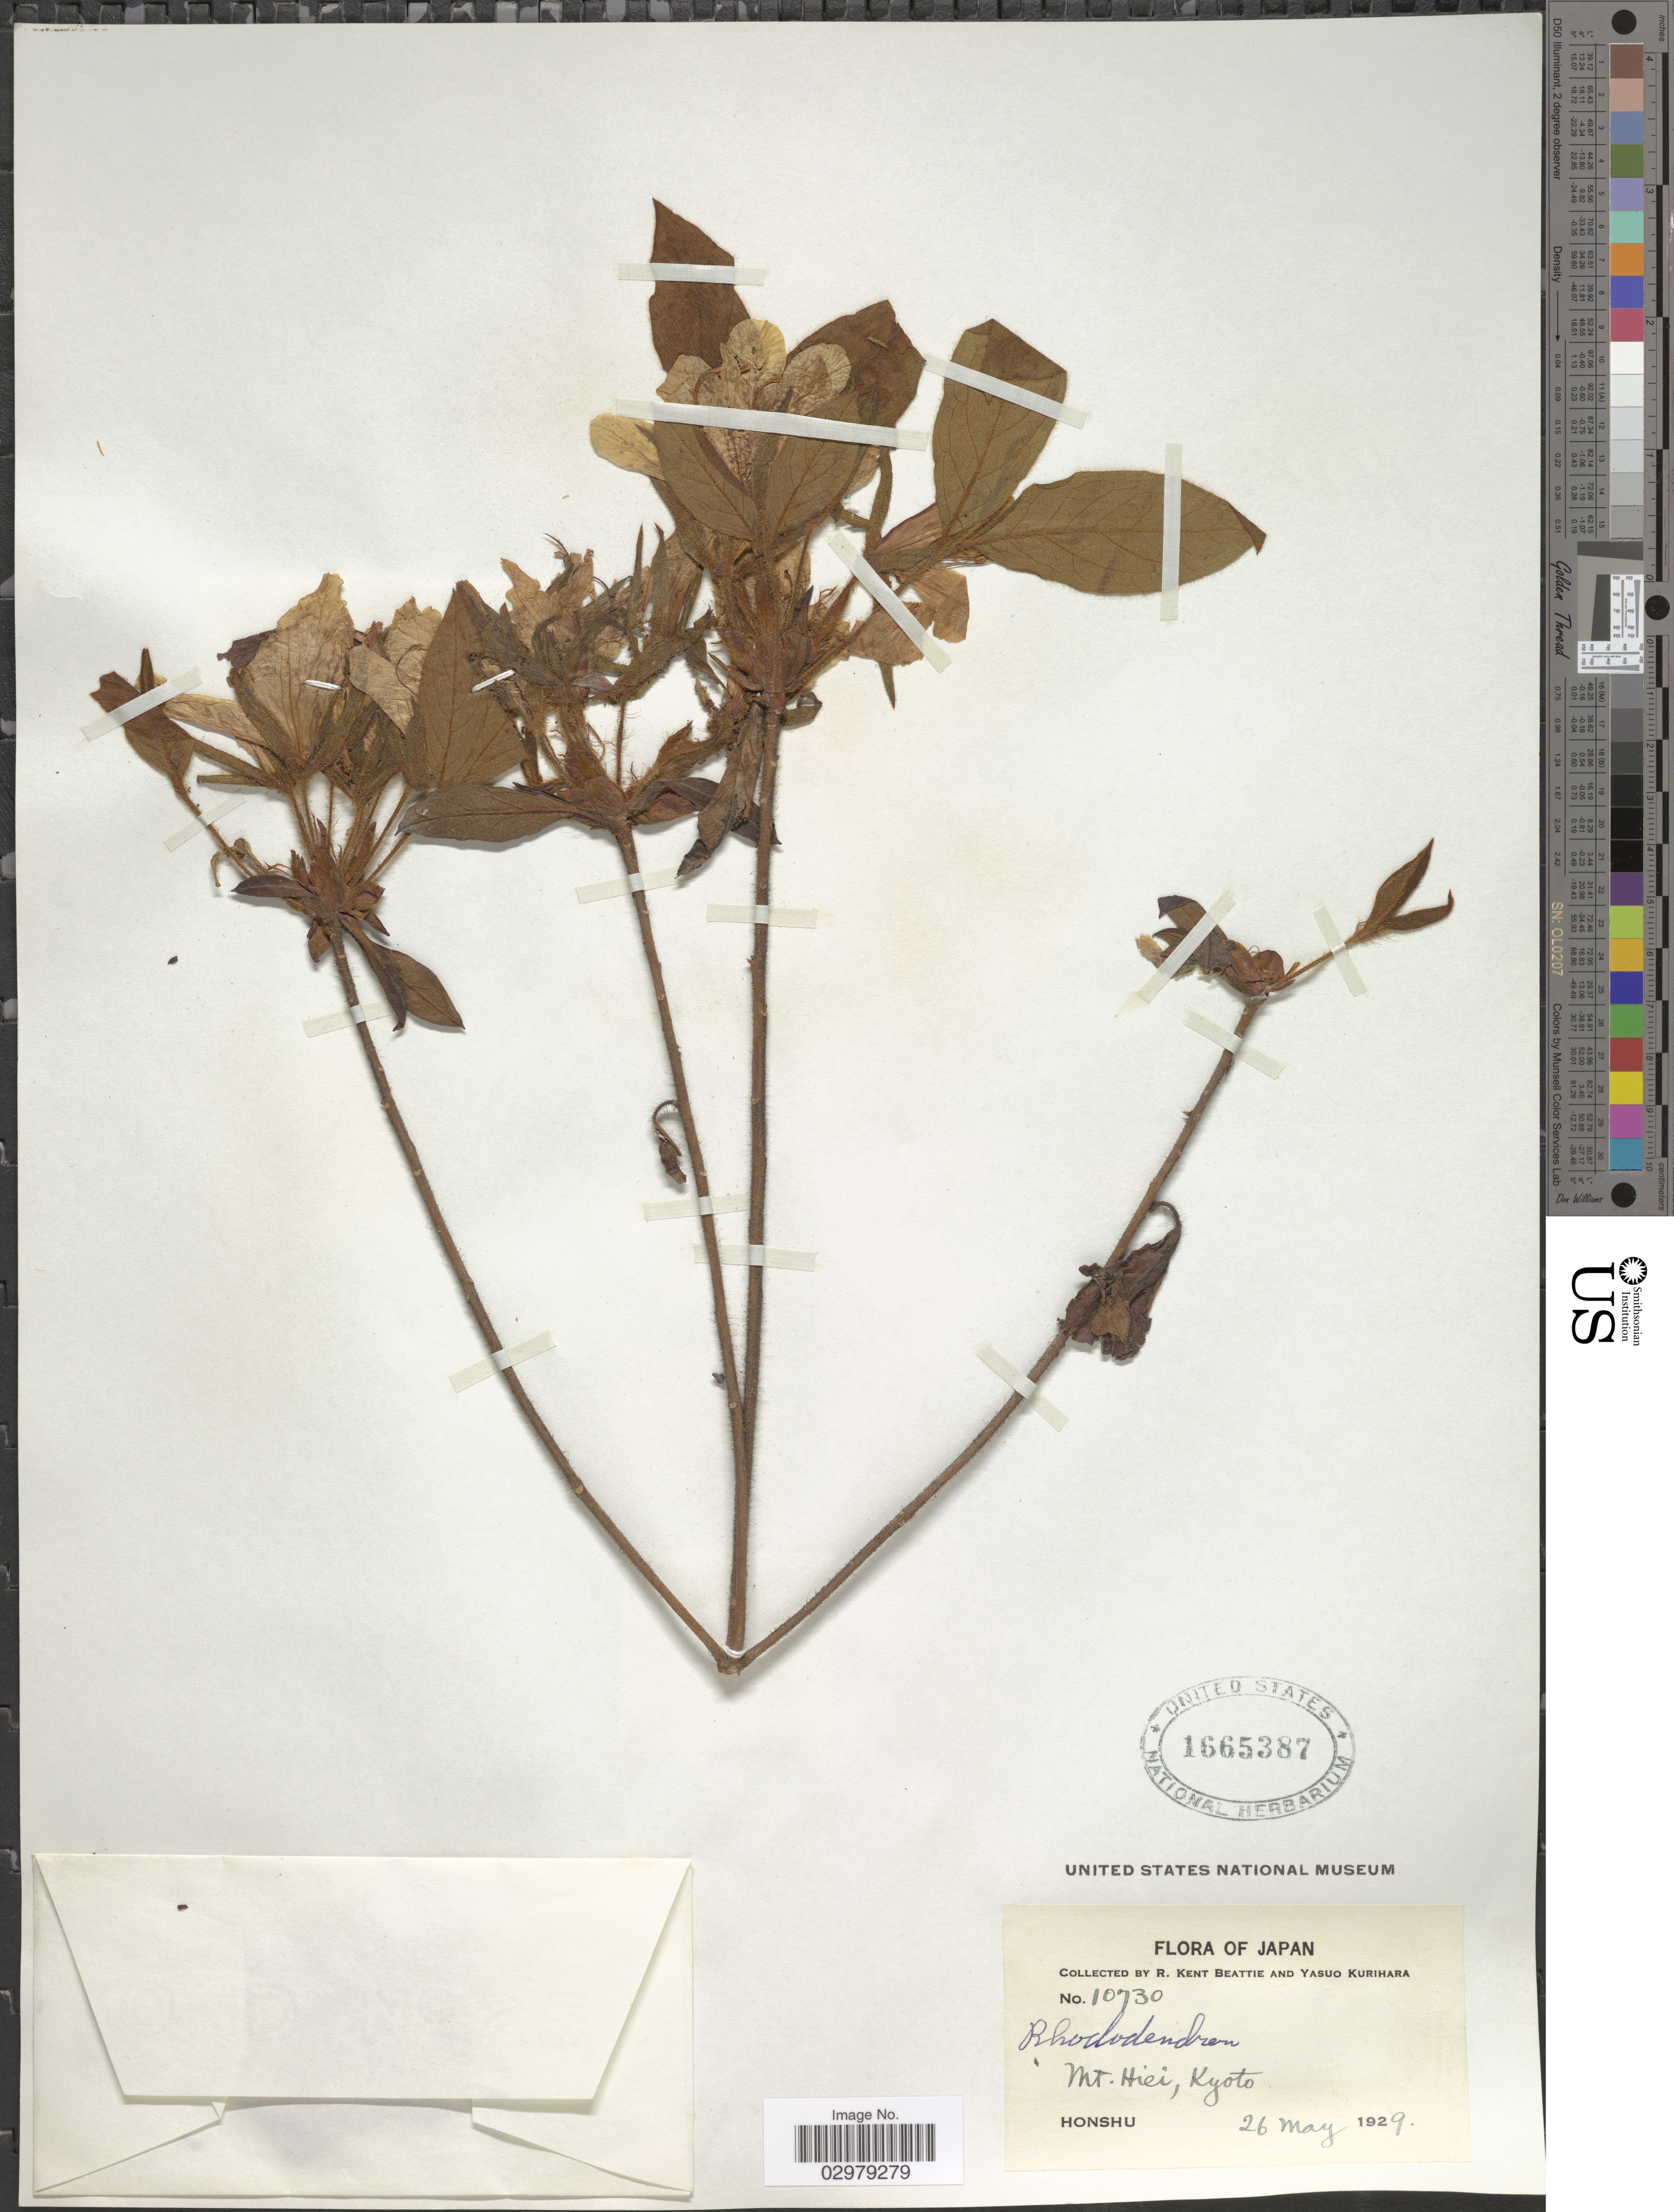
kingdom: Plantae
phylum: Tracheophyta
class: Magnoliopsida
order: Ericales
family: Ericaceae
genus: Rhododendron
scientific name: Rhododendron sp.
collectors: R. K. Beattie & Y. Kurihara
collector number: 10730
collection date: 1929-05-26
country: Japan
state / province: Kyoto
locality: Mt. Hiei.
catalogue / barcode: US 1665387